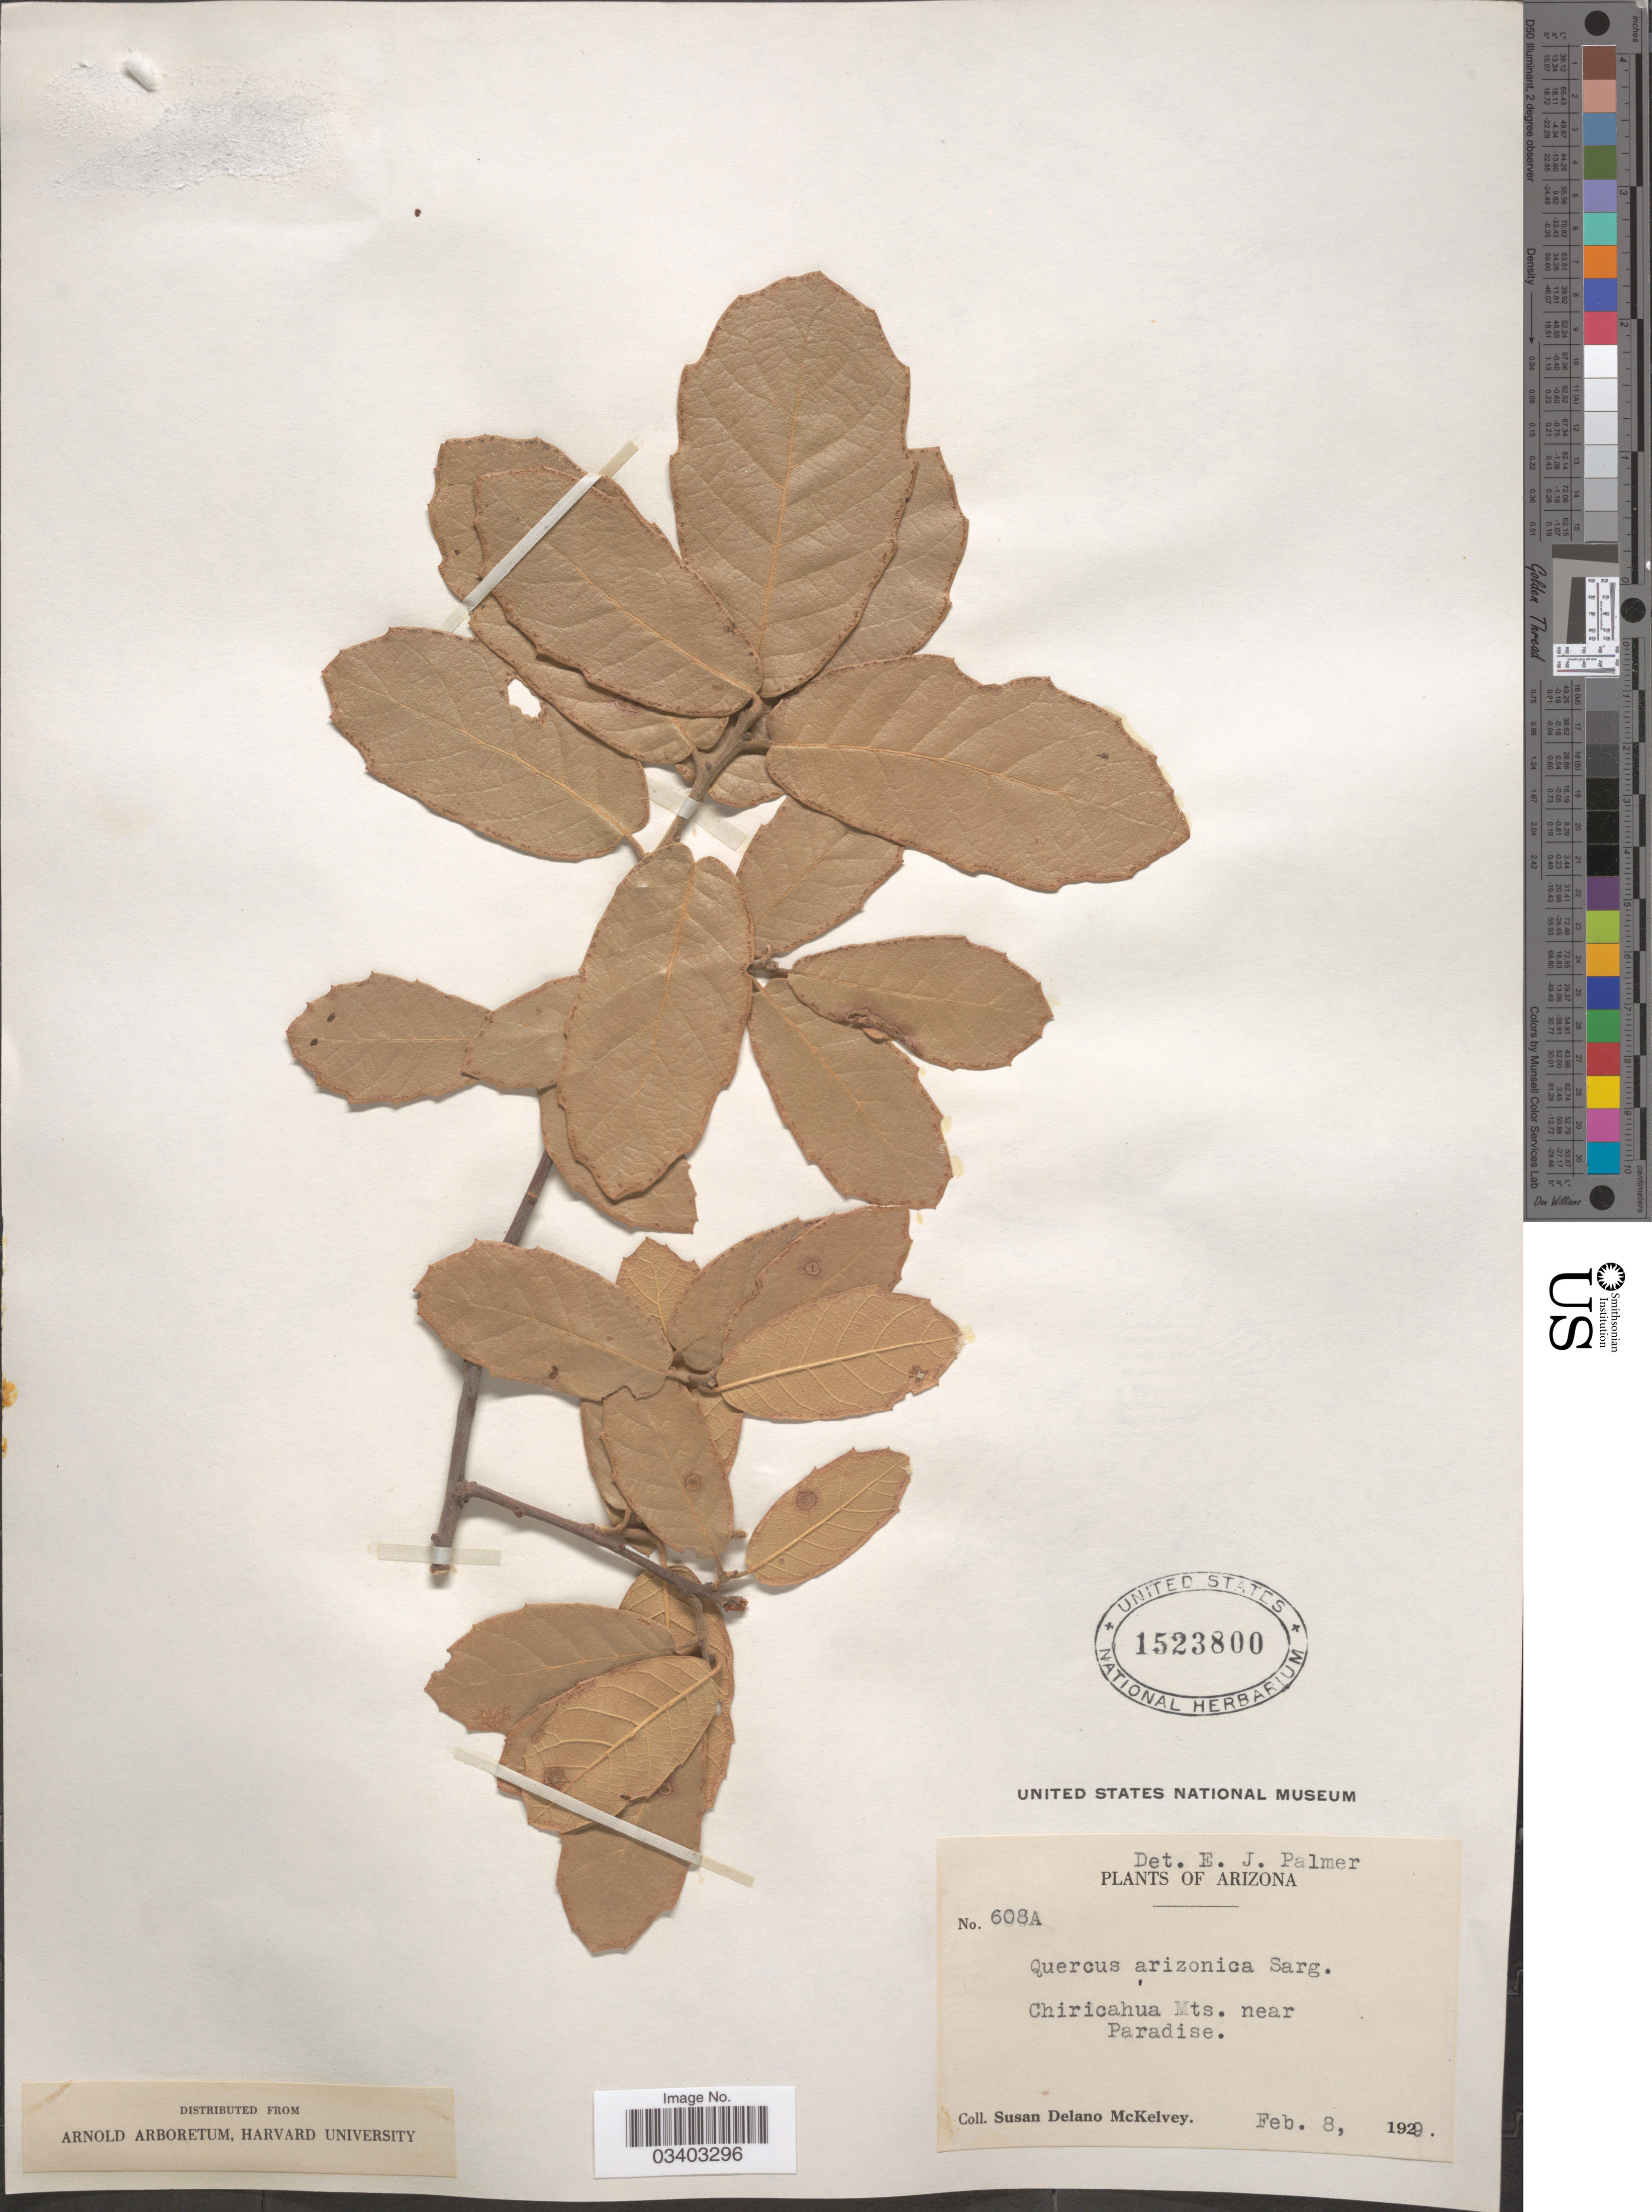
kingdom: Plantae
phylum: Tracheophyta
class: Magnoliopsida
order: Fagales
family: Fagaceae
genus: Quercus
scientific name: Quercus arizonica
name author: Sarg.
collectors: S. A. McKelvey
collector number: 608A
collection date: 1929-02-08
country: United States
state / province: Arizona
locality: Chiricahua Mts. near Paradise.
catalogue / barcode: US 1523800